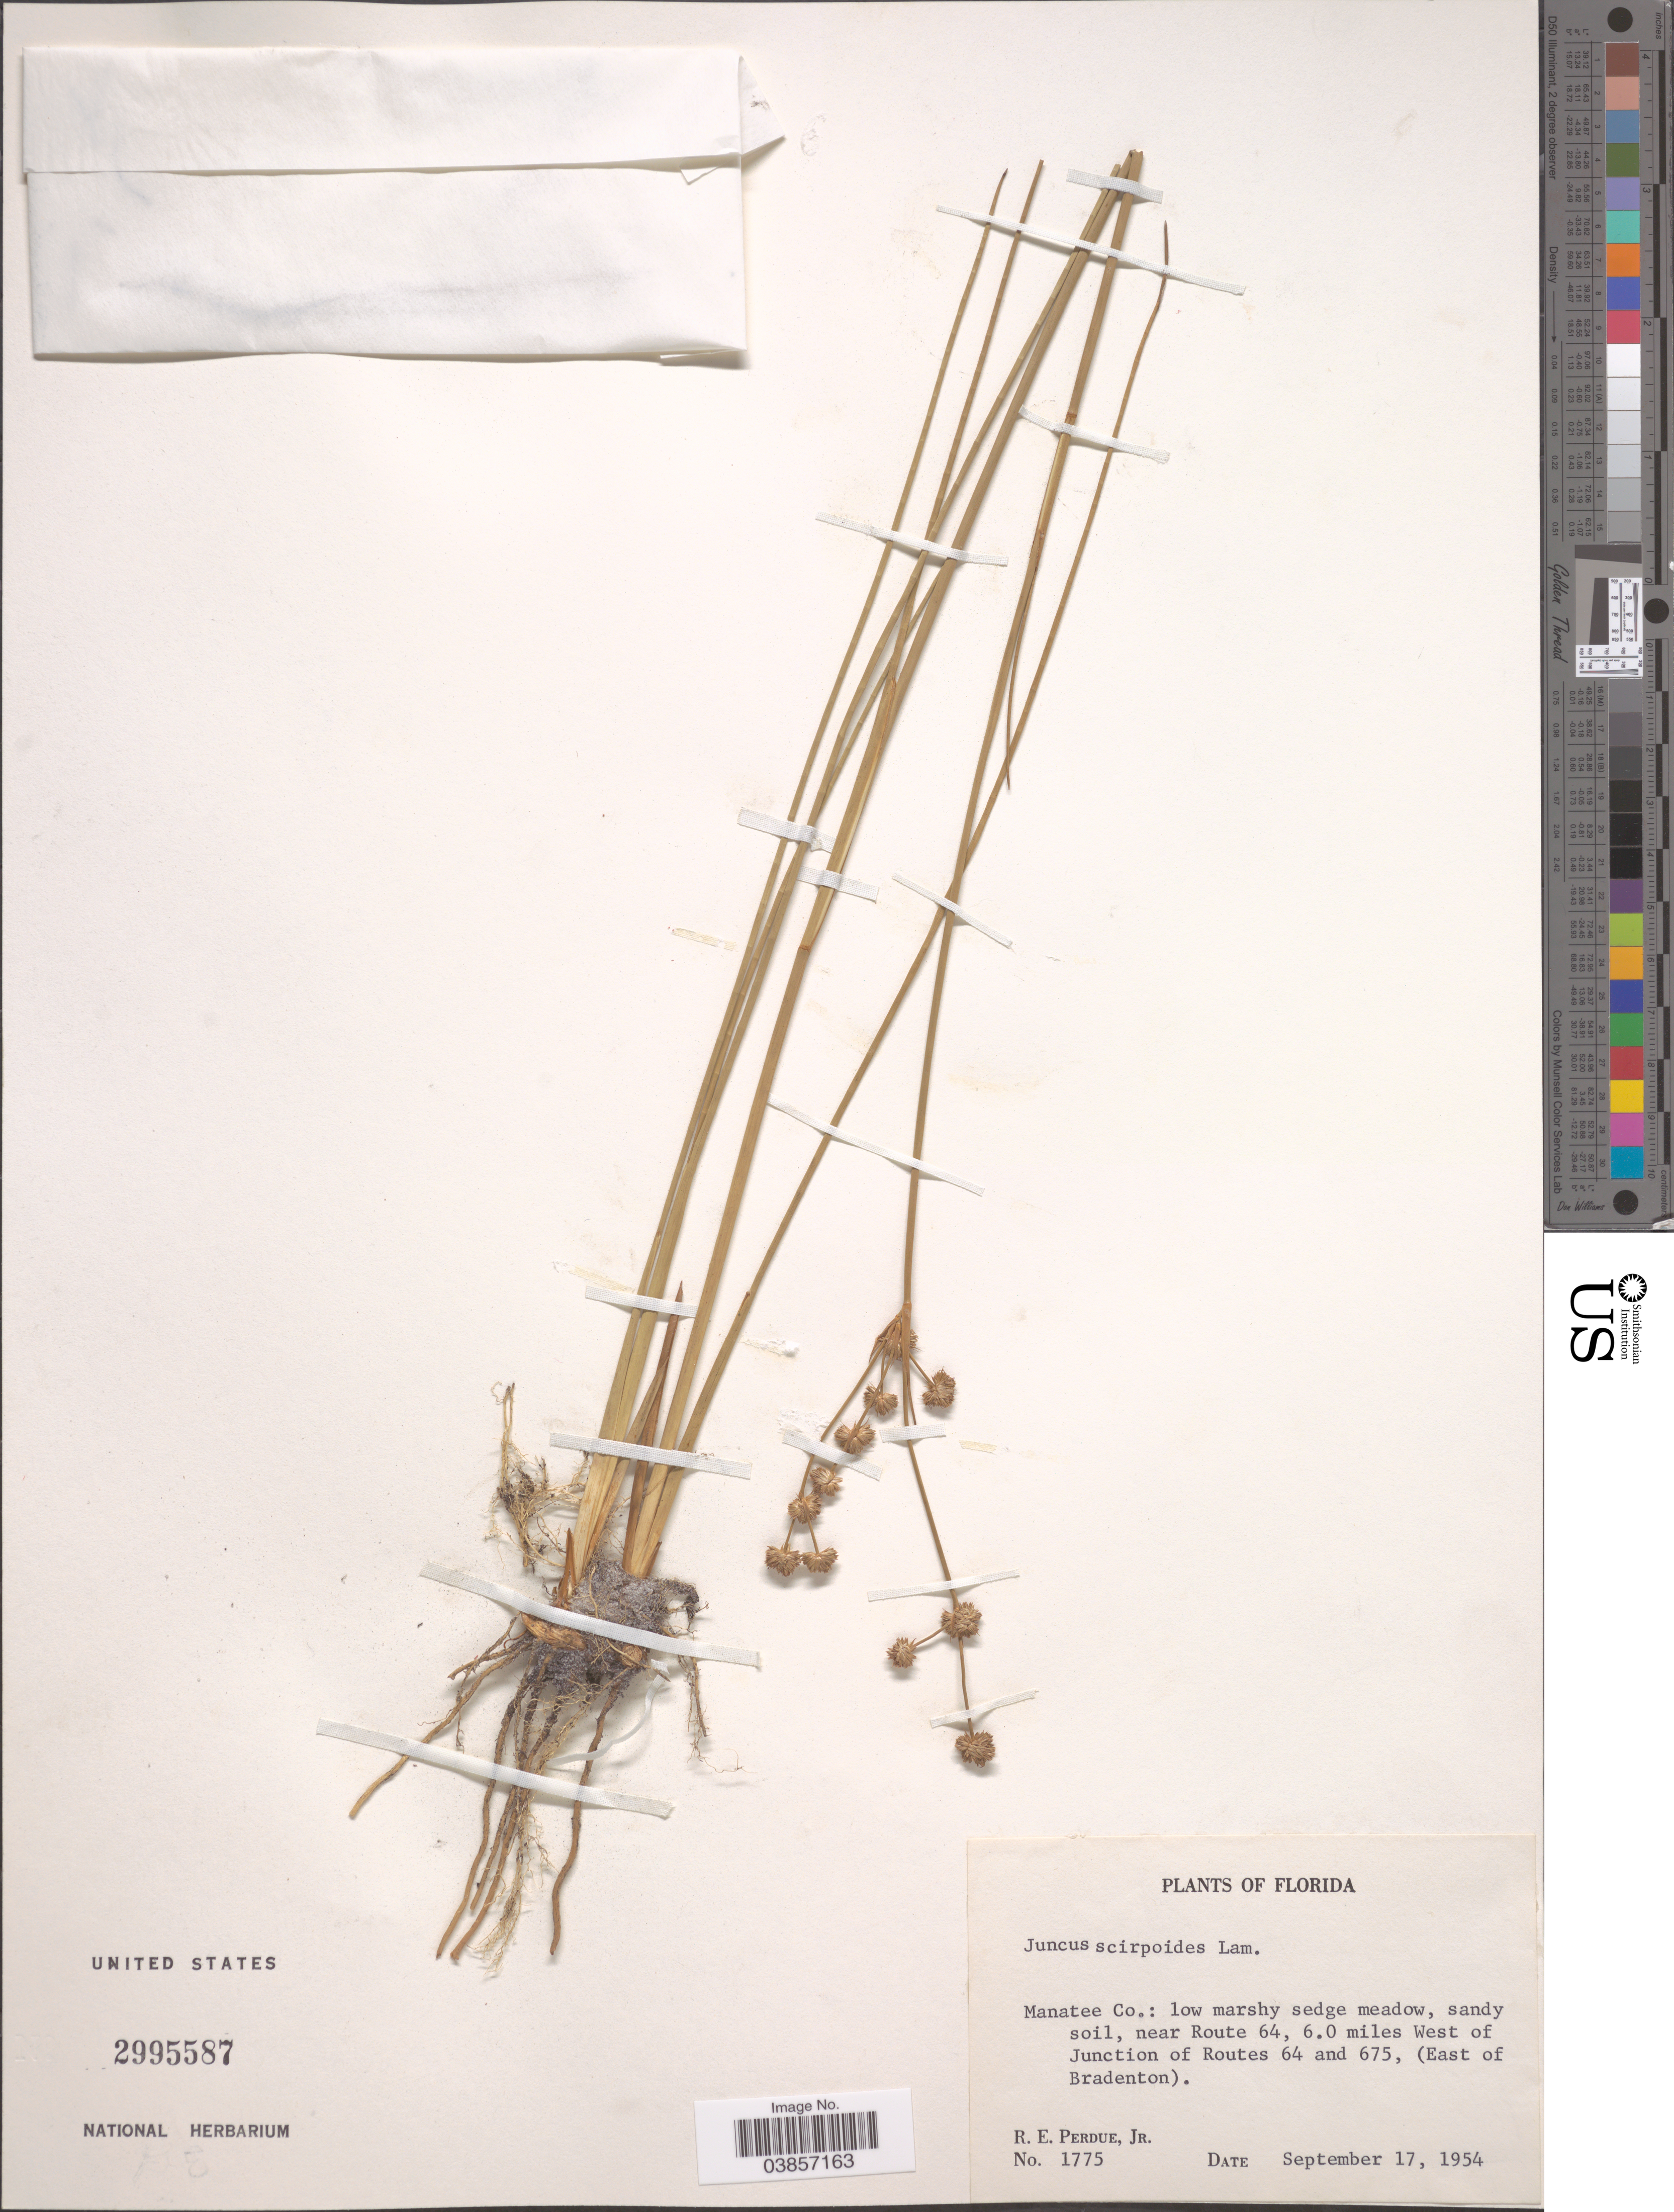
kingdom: Plantae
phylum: Tracheophyta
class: Liliopsida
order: Poales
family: Juncaceae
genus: Juncus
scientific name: Juncus scirpoides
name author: Lam.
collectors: R. E. Perdue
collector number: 1775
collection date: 1954-09-17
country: United States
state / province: Florida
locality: Manatee Co.: near Route 64, 6.0 miles West of Junction of Routes 64 and 675, (East of Bradenton).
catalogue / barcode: US 2995587